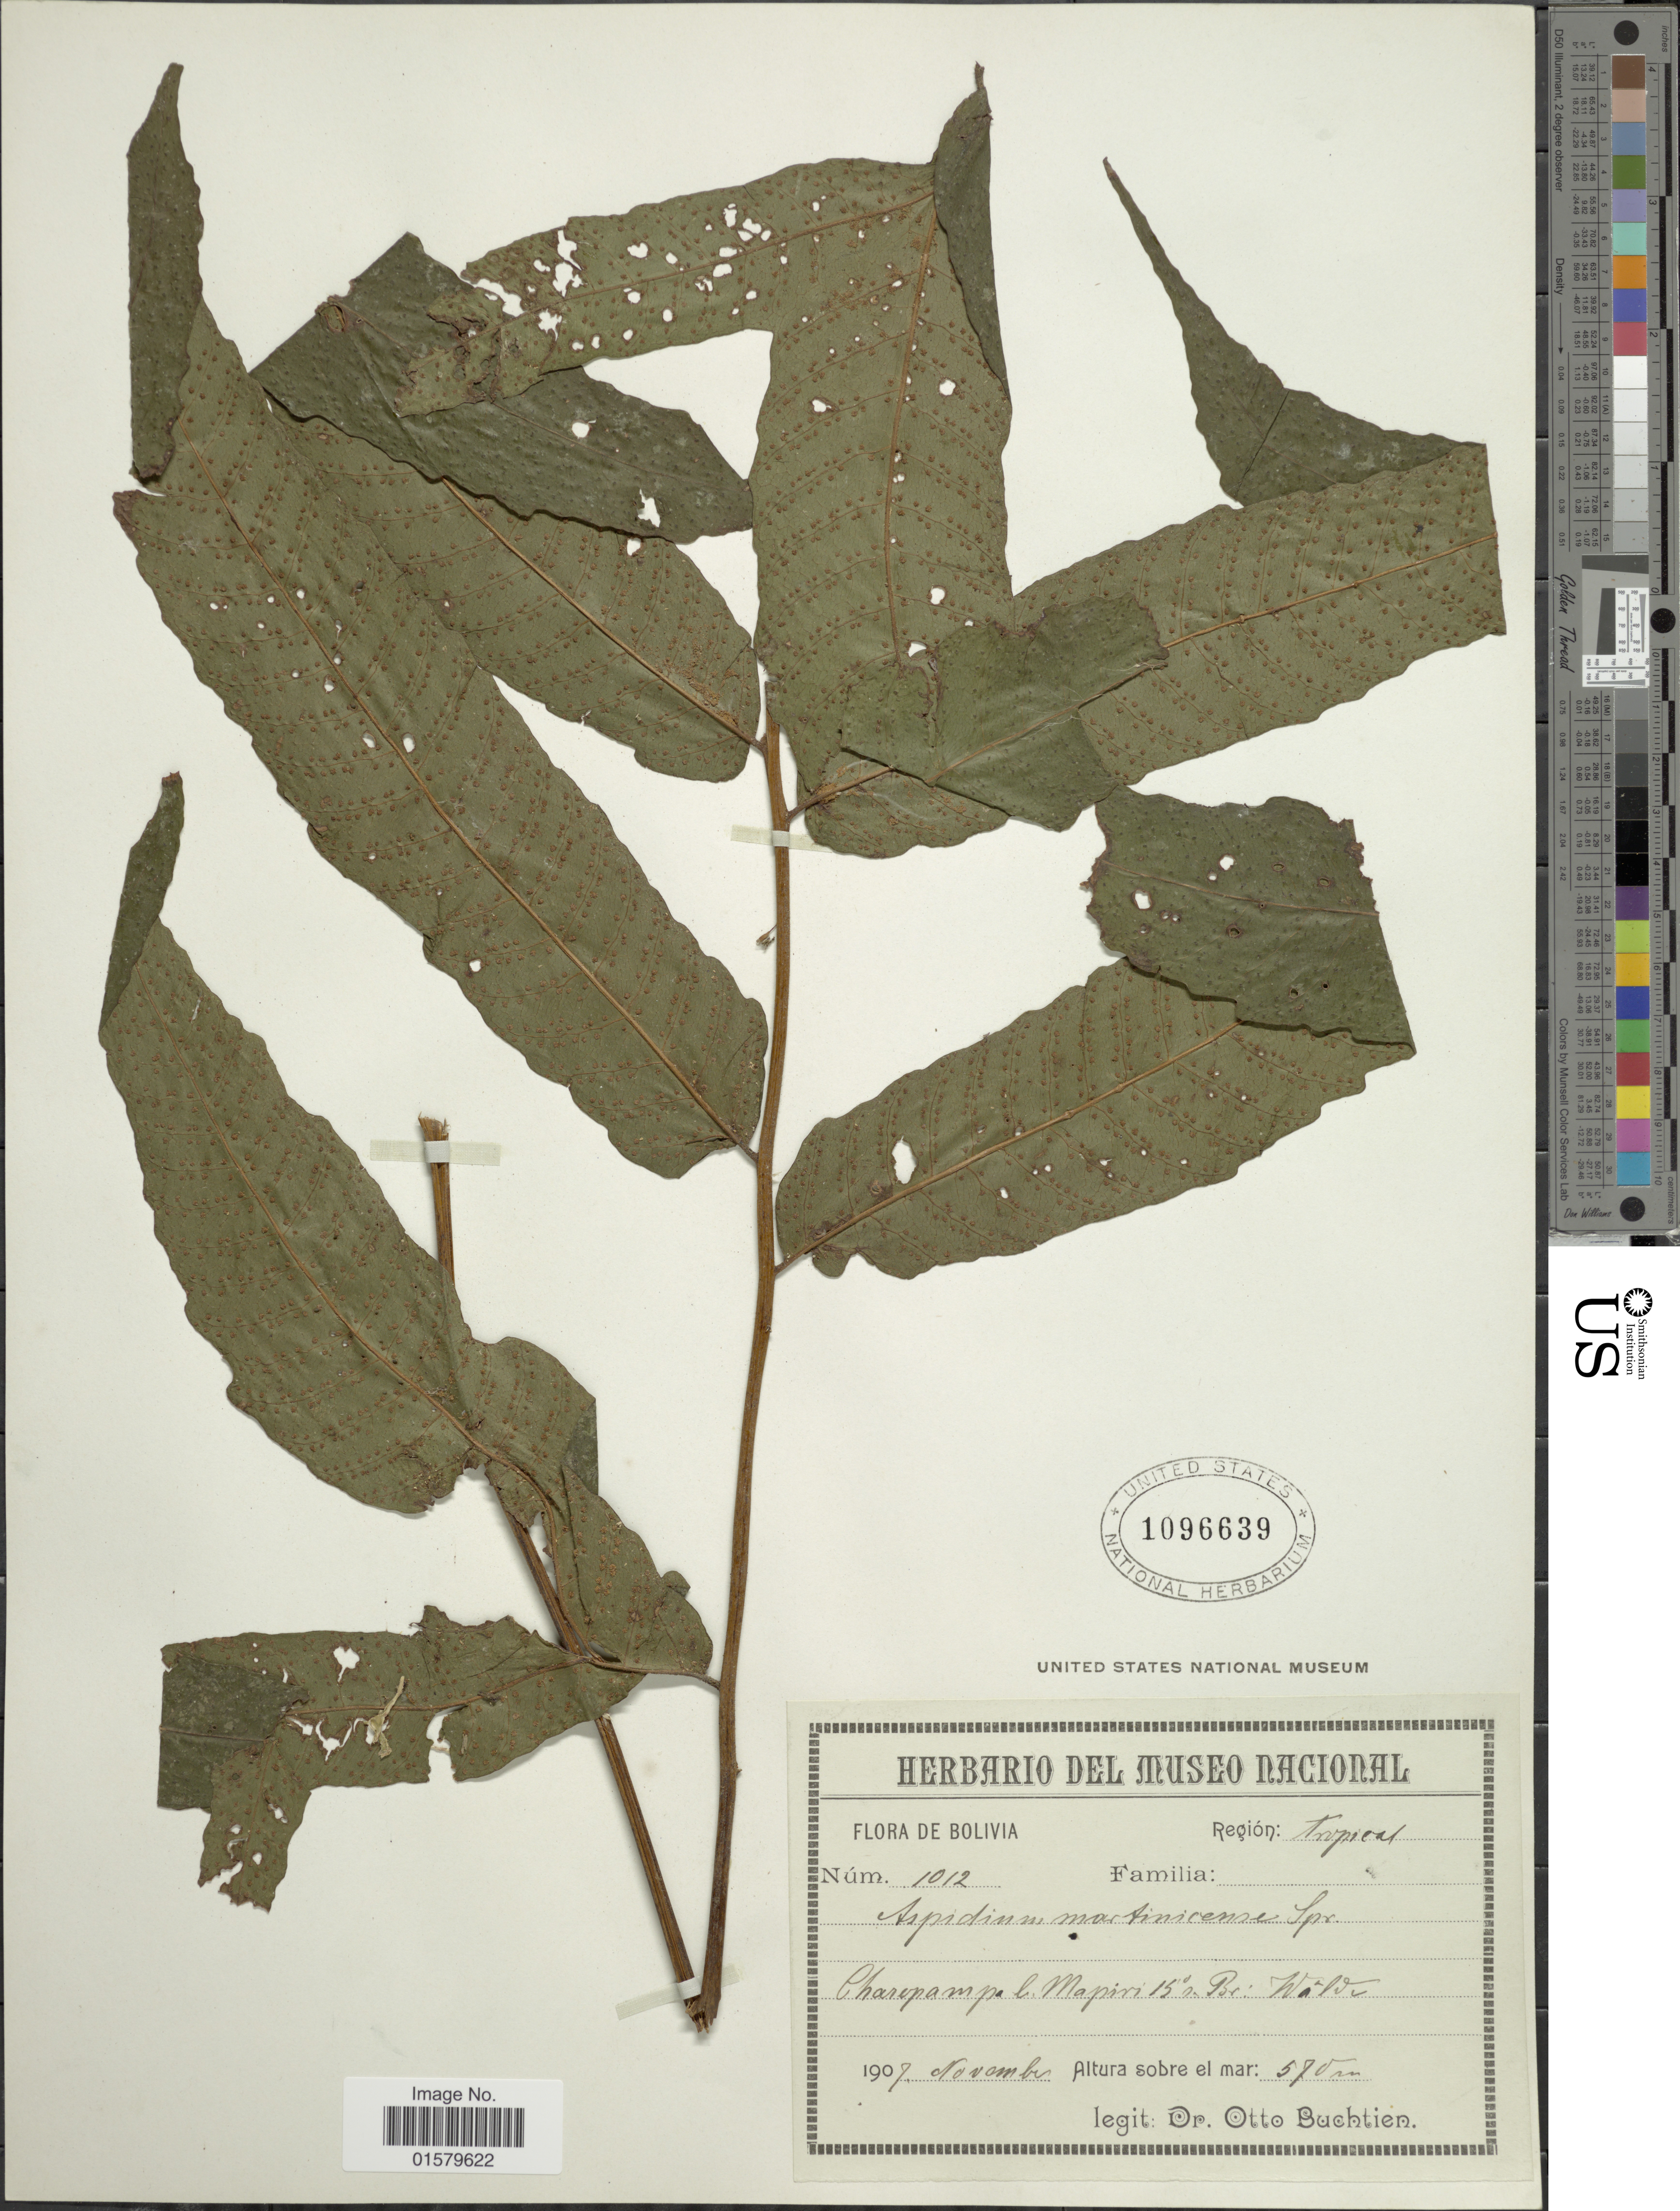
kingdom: Plantae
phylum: Tracheophyta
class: Polypodiopsida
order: Polypodiales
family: Tectariaceae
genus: Tectaria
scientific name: Tectaria incisa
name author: Cav.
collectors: O. Buchtien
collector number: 1012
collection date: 1907-11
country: Bolivia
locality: Region Tropical, Charopampa I. Mapiri 15° n Br: Walde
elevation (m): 570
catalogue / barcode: US 1096639